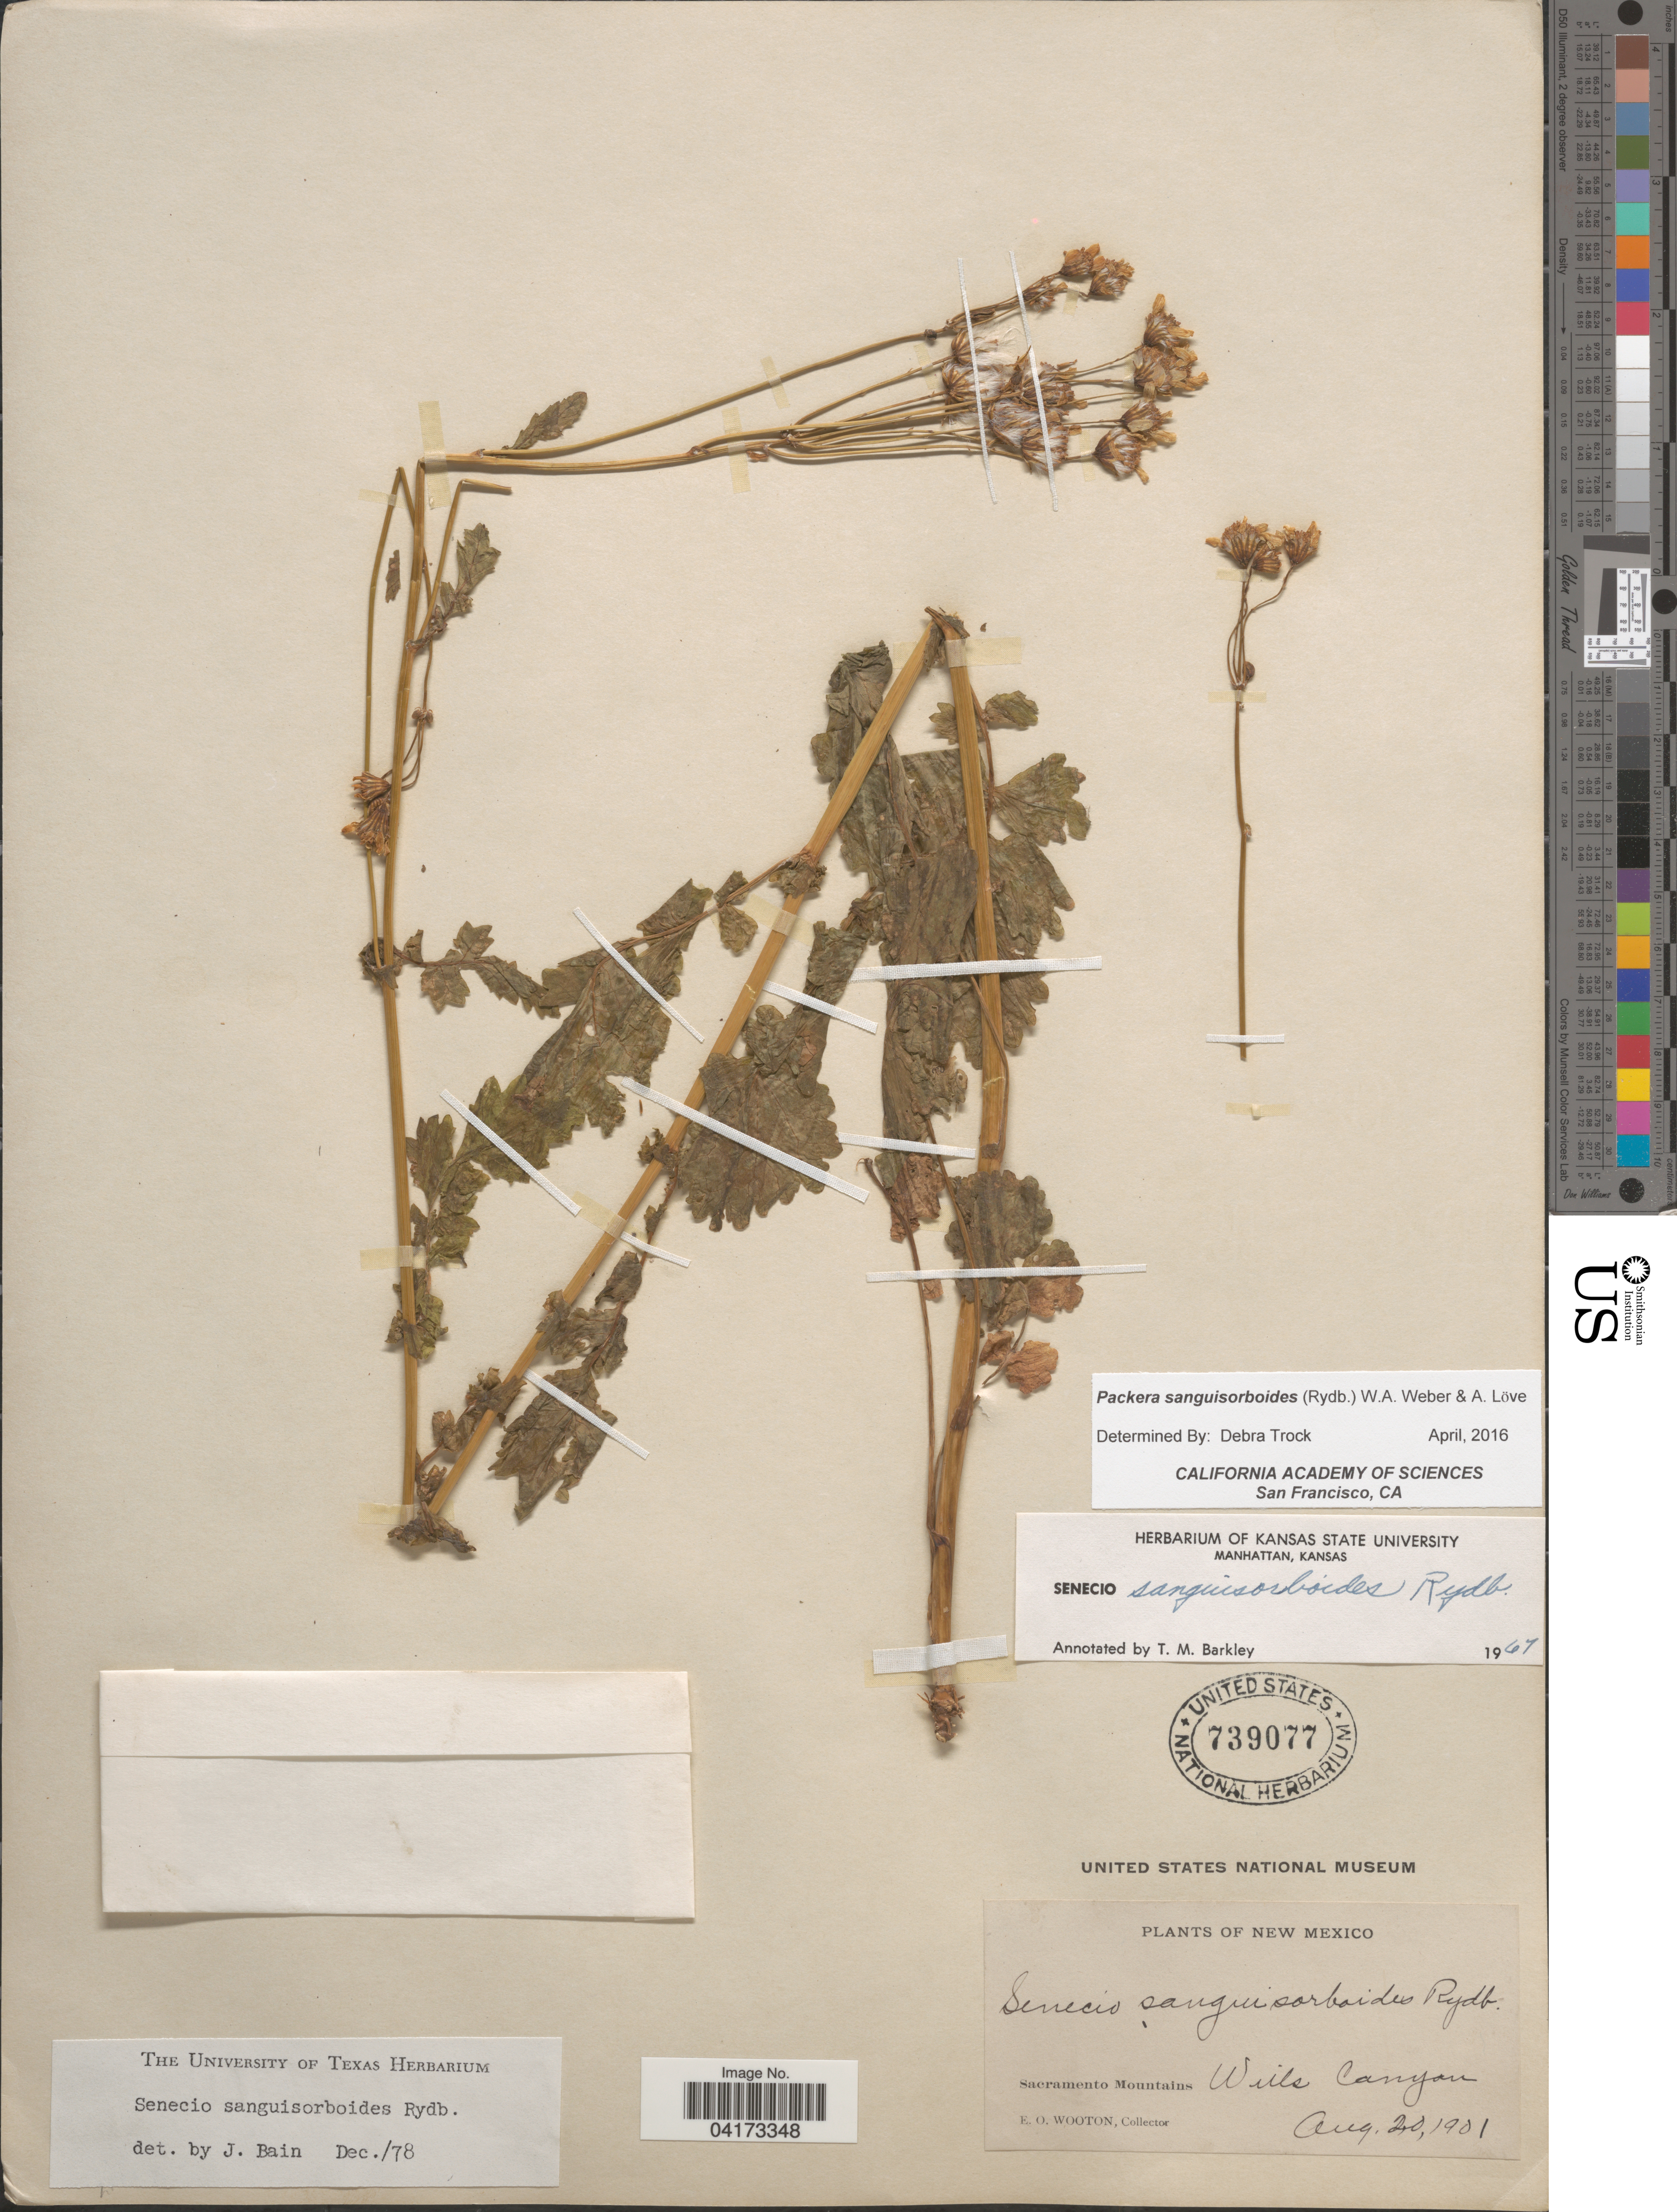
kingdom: Plantae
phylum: Tracheophyta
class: Magnoliopsida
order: Asterales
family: Asteraceae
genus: Packera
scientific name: Packera sanguisorboides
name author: (Rydb.) W.A. Weber & Á. Löve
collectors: E. O. Wooton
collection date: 1901-08-20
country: United States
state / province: New Mexico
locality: Sacramento Mountains. Wills Canyon.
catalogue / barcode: US 739077